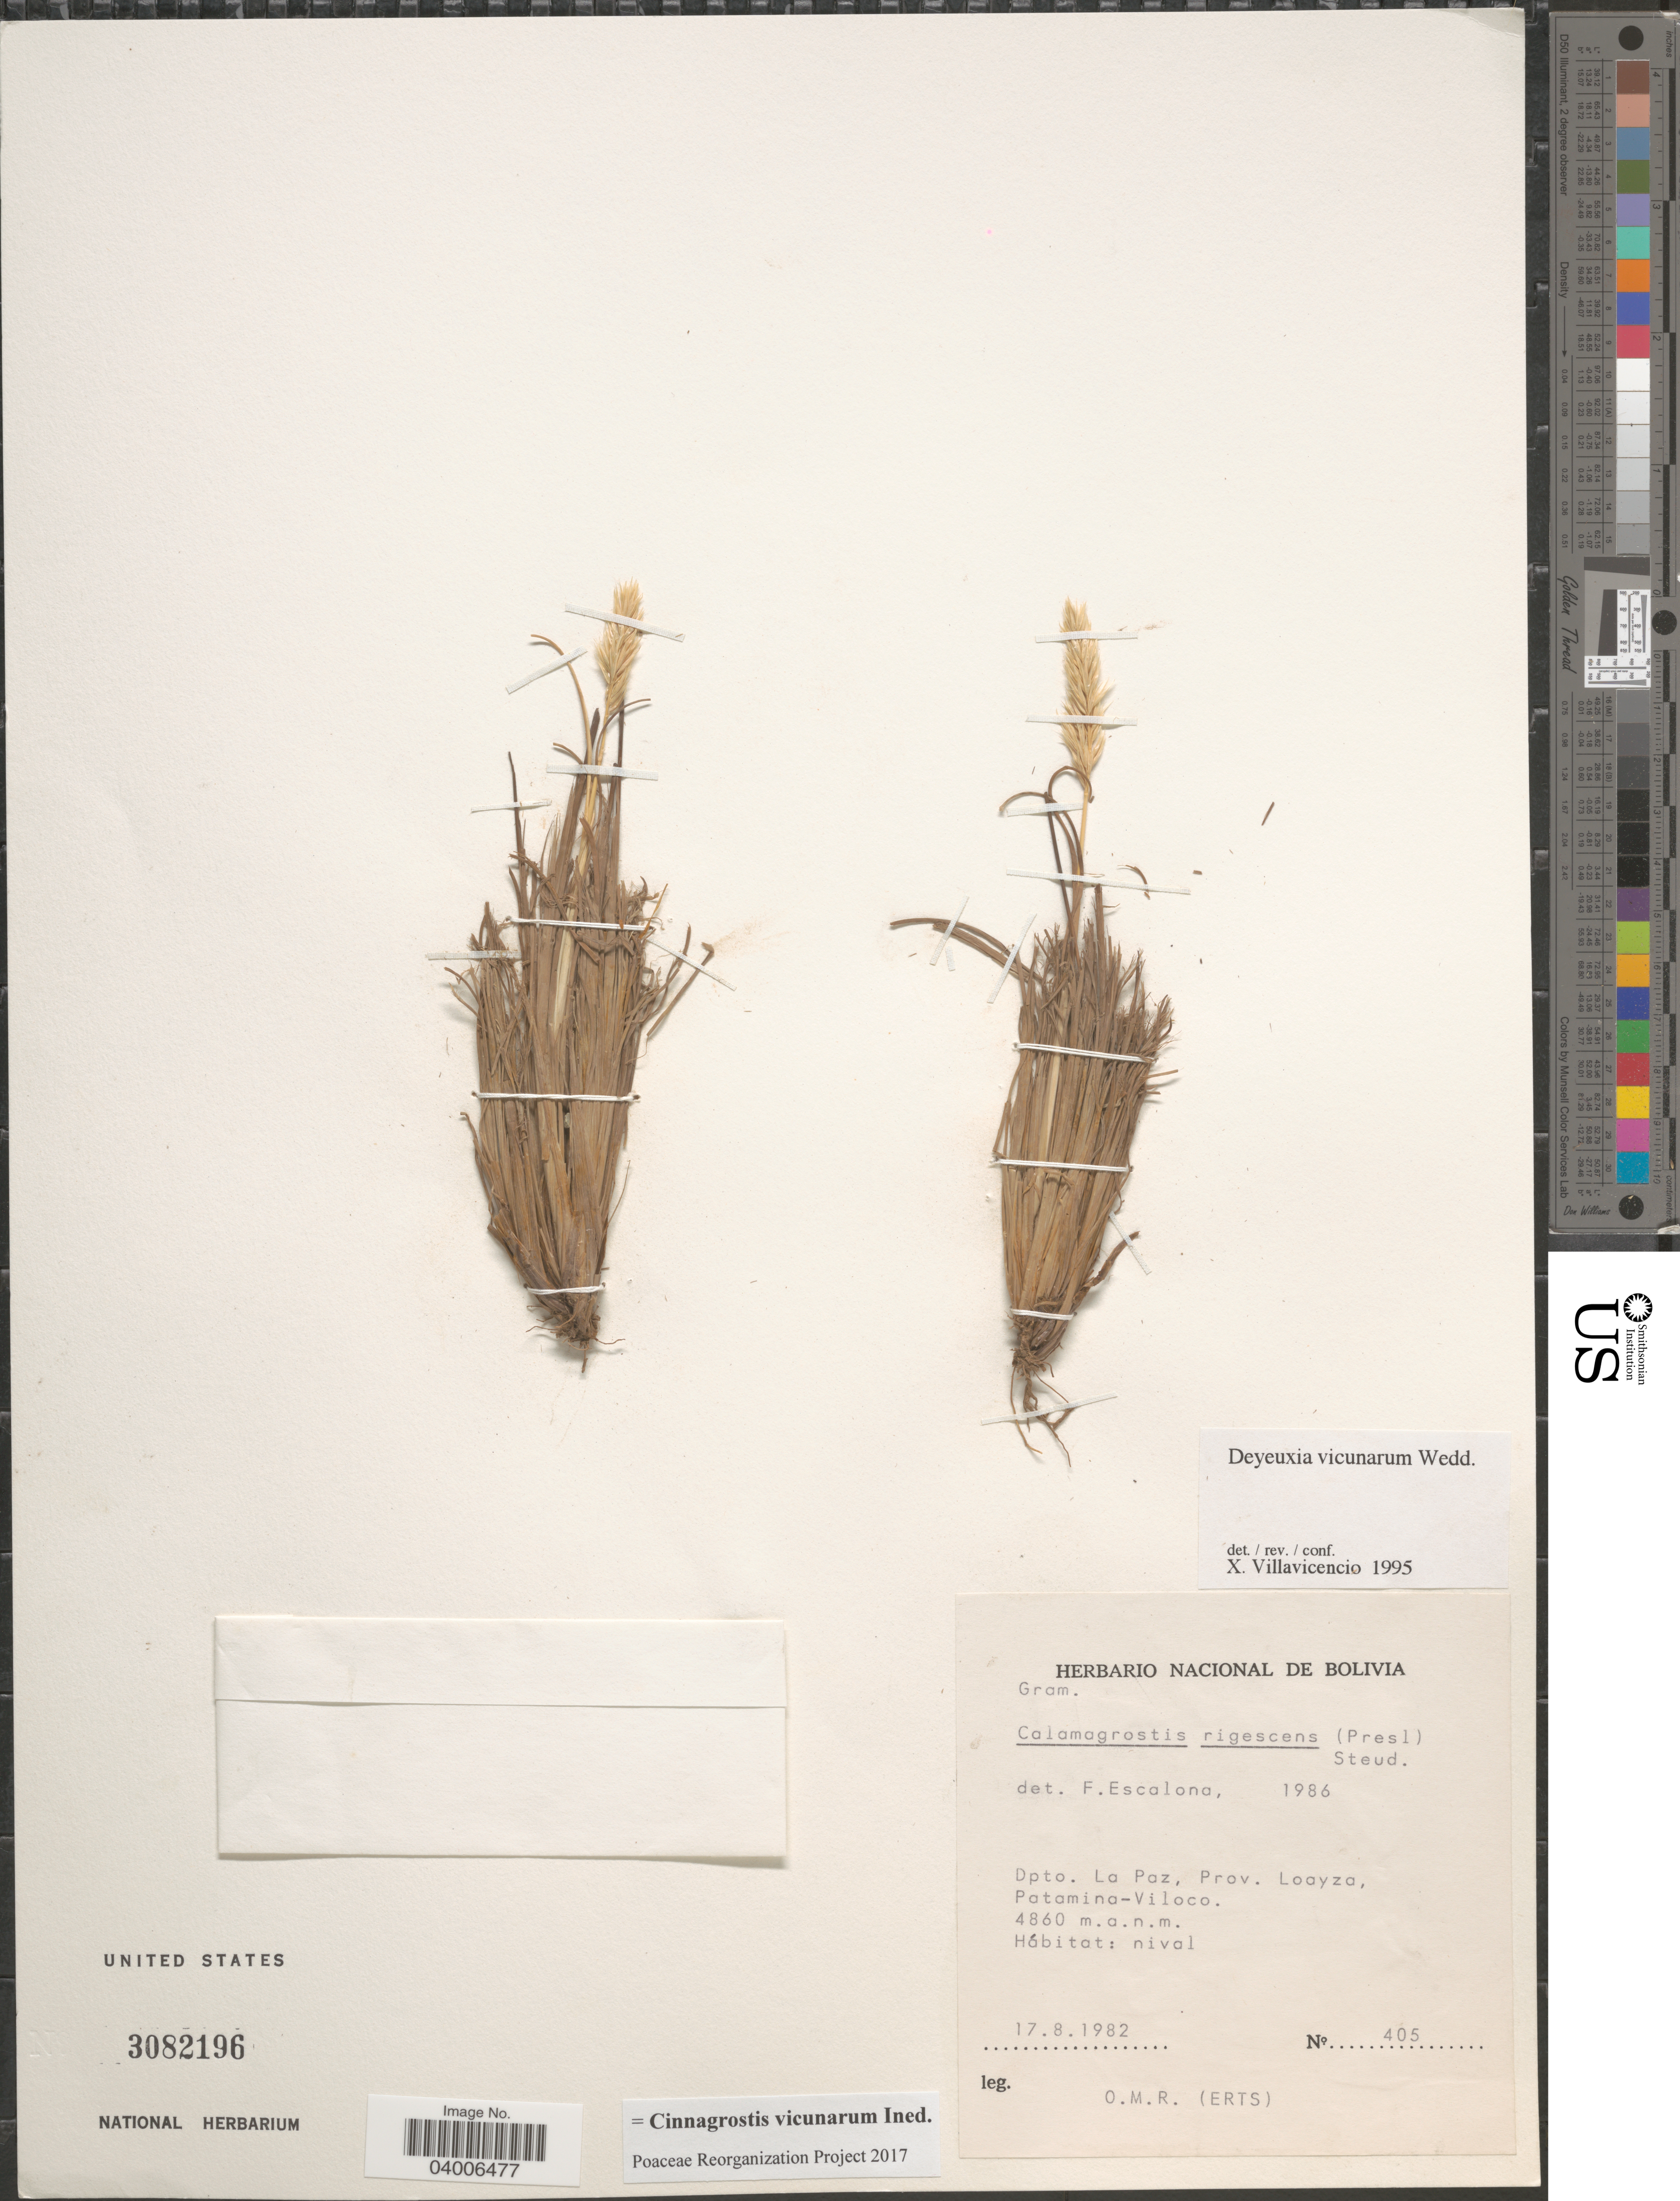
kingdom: Plantae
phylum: Tracheophyta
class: Liliopsida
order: Poales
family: Poaceae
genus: Cinnagrostis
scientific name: Cinnagrostis vicunarum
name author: (Wedd.) P.M. Peterson et al.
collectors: O. M. R.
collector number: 405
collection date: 1982-08-17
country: Bolivia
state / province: La Paz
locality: Dpto. La Paz, Prov. Loayza. Patamina-Viloco.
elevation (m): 4860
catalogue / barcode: US 3082196